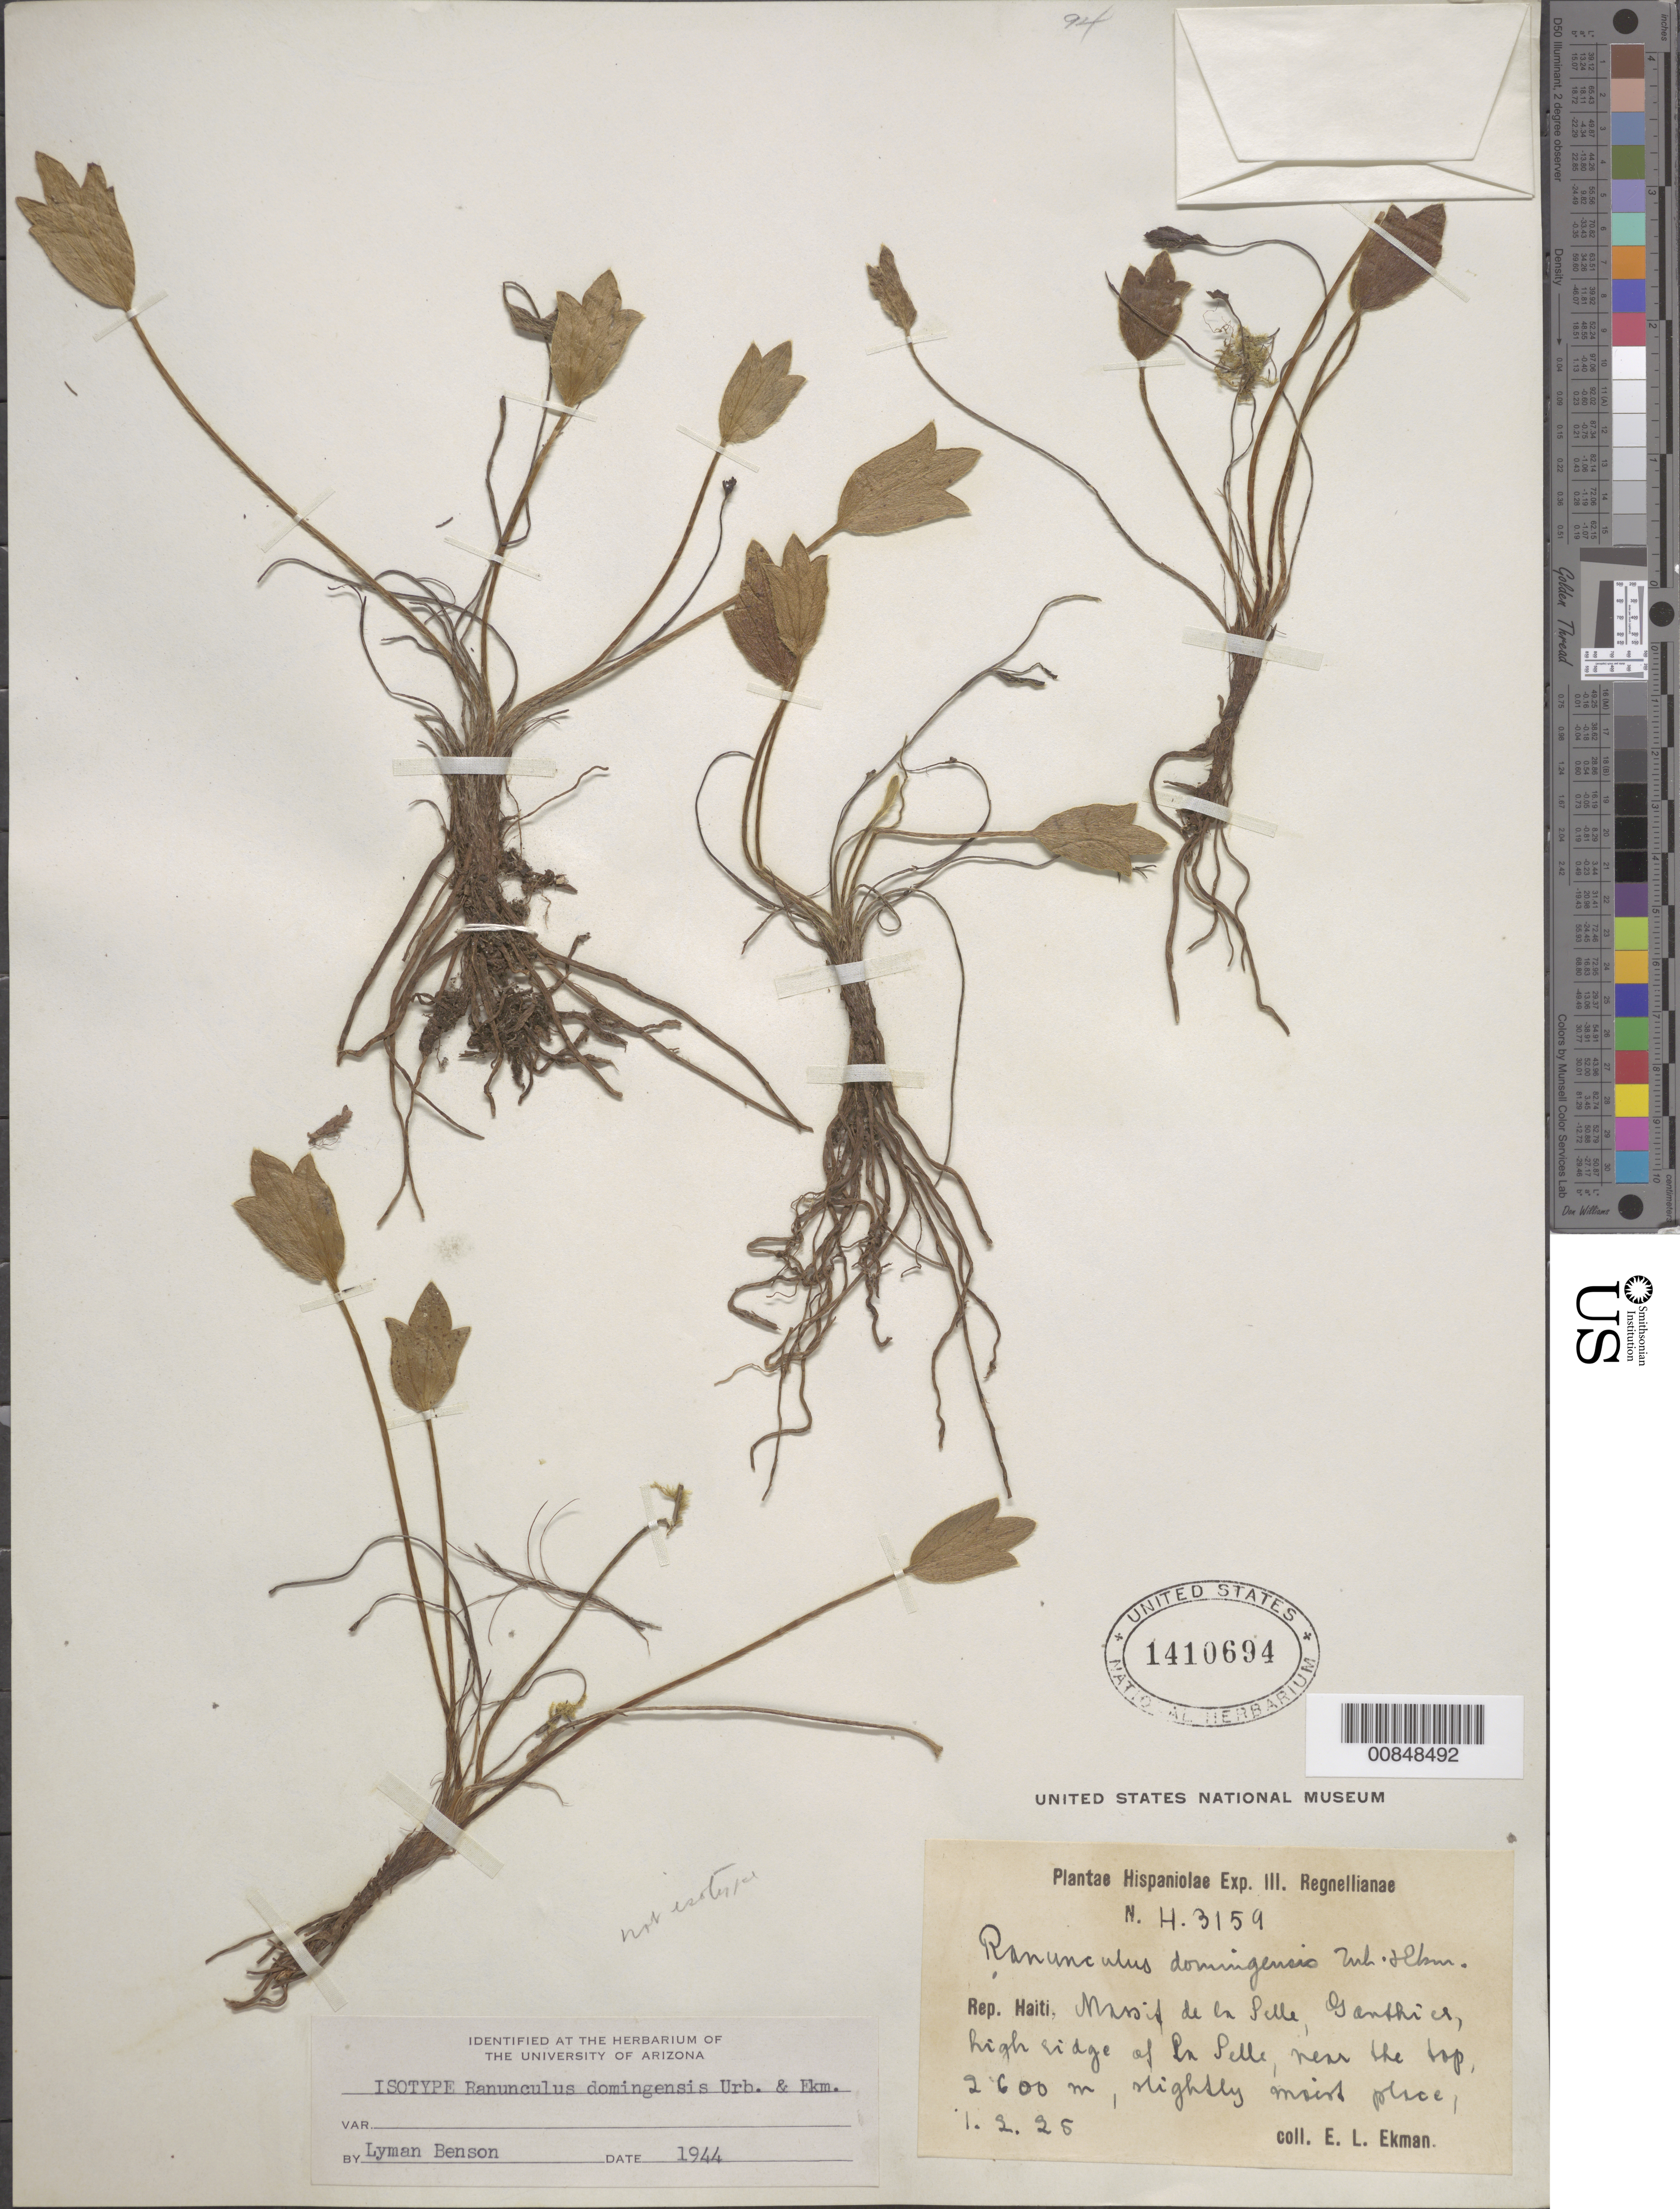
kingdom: Plantae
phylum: Tracheophyta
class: Magnoliopsida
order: Ranunculales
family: Ranunculaceae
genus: Ranunculus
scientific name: Ranunculus domingensis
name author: Urb. & Ekman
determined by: Benson, L.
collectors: E. L. Ekman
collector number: H 3159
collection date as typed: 01 Feb 1925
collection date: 1925-02-01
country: Haiti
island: Hispaniola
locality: Massif de la Selle, Ganthier, high ridge of La Selle, near the top.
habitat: Slightly moist place. Near top of high ridge.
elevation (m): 2600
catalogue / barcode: US 1410694